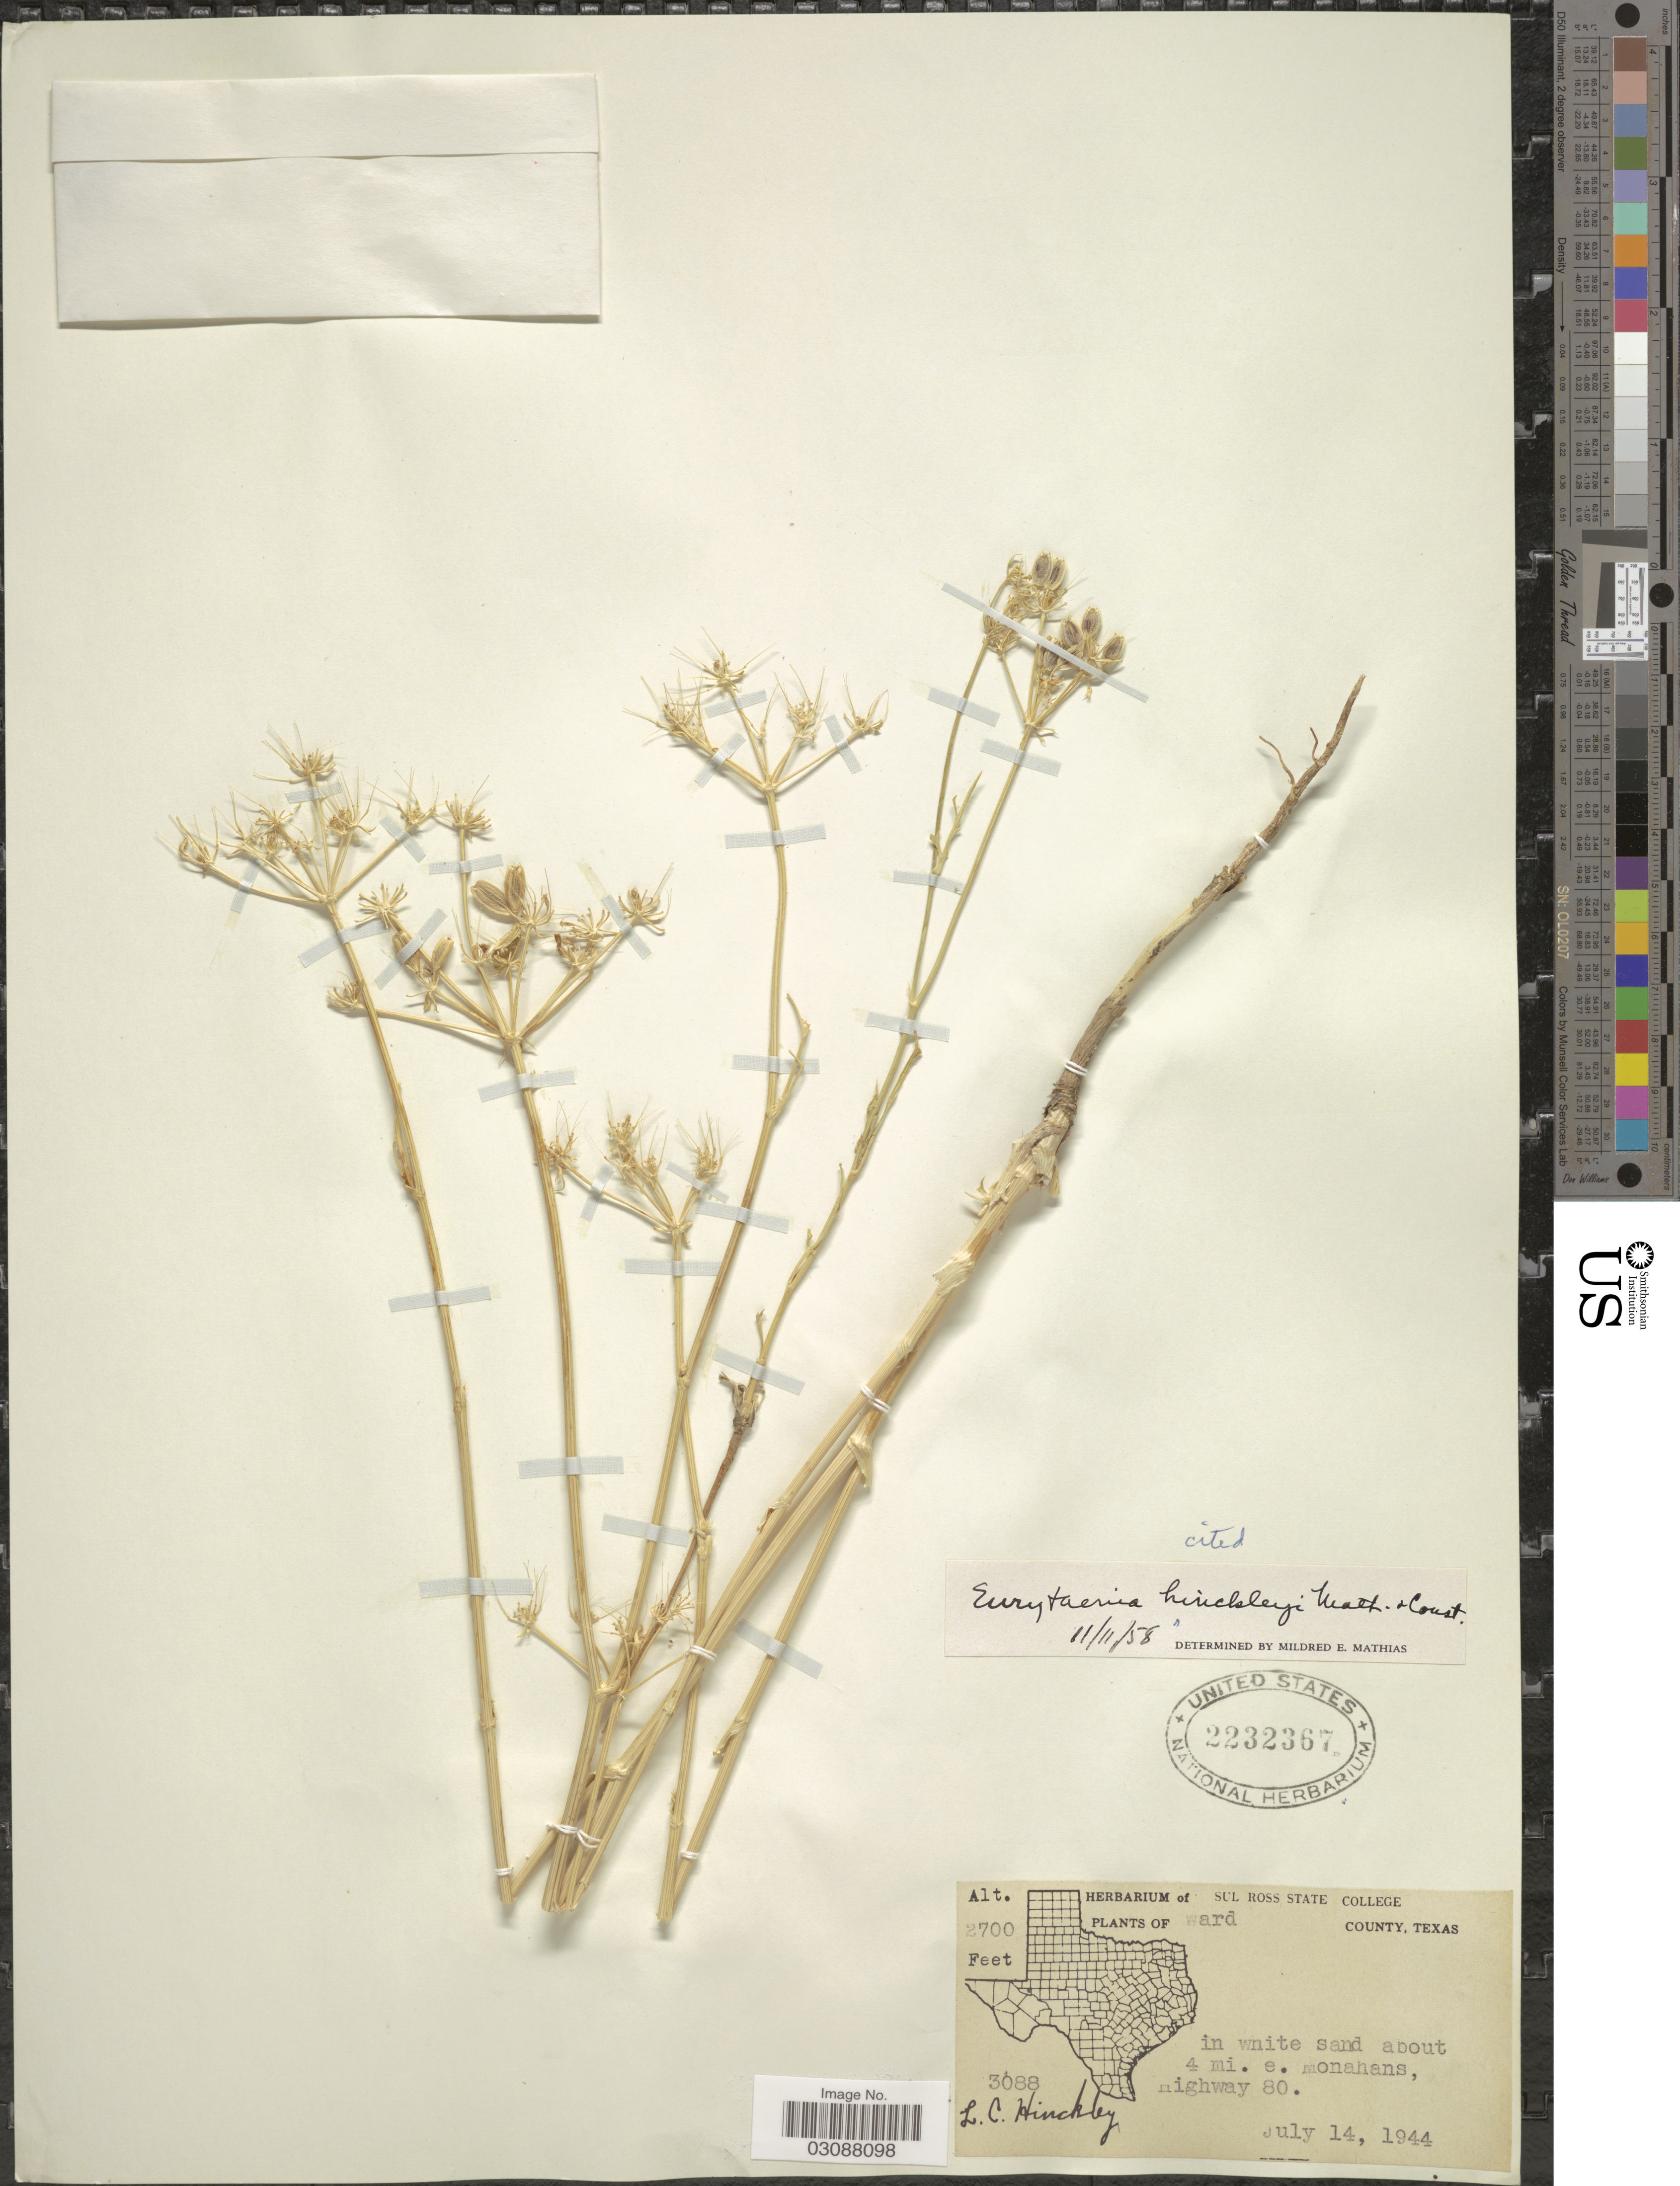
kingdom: Plantae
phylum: Tracheophyta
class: Magnoliopsida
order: Apiales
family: Apiaceae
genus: Eurytaenia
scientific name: Eurytaenia hinckleyi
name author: Mathias & Constance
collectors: L. Hinckley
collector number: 3088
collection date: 1944-07-14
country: United States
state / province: Texas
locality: Ward County, in white sand about 4 mi. e. Monahans, Highway 80.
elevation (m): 823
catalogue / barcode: US 2232367